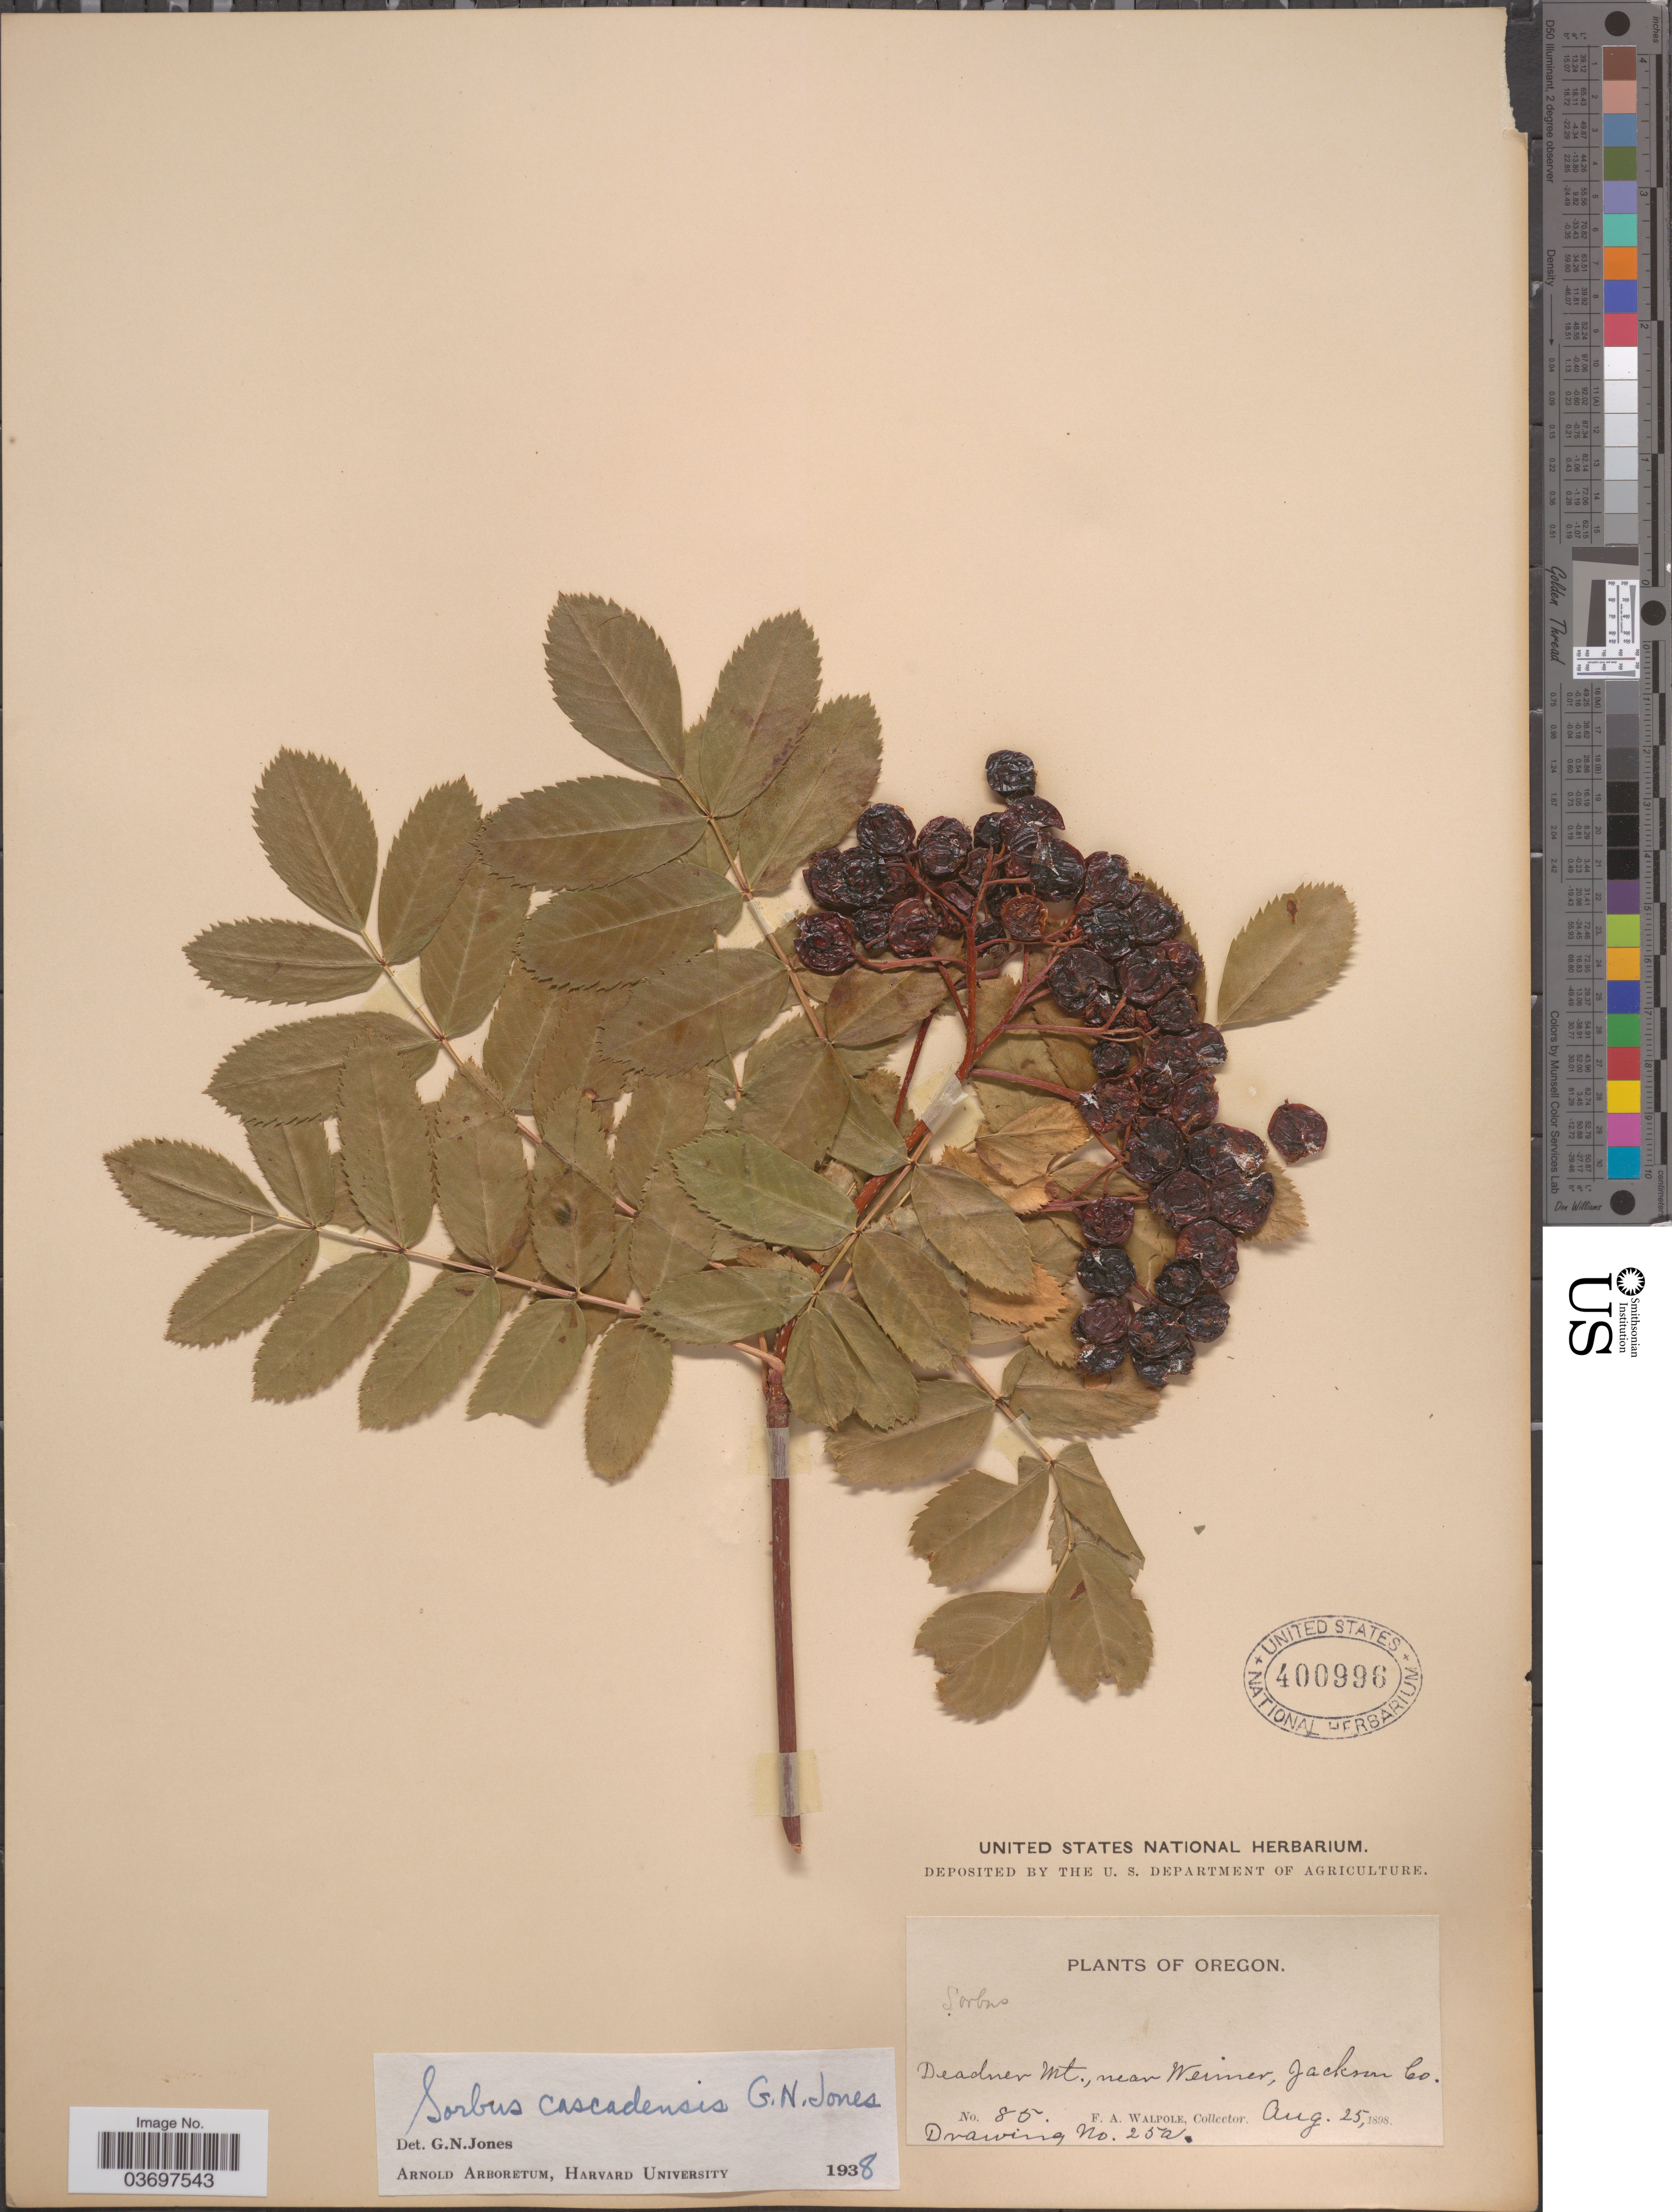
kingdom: Plantae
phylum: Tracheophyta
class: Magnoliopsida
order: Rosales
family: Rosaceae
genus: Sorbus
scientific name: Sorbus cascadensis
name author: G.N. Jones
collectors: F. Walpole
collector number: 85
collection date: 1898-08-25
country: United States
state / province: Oregon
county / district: Jackson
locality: Deadner Mt., near Weimer, Jackson Co.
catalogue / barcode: US 400996